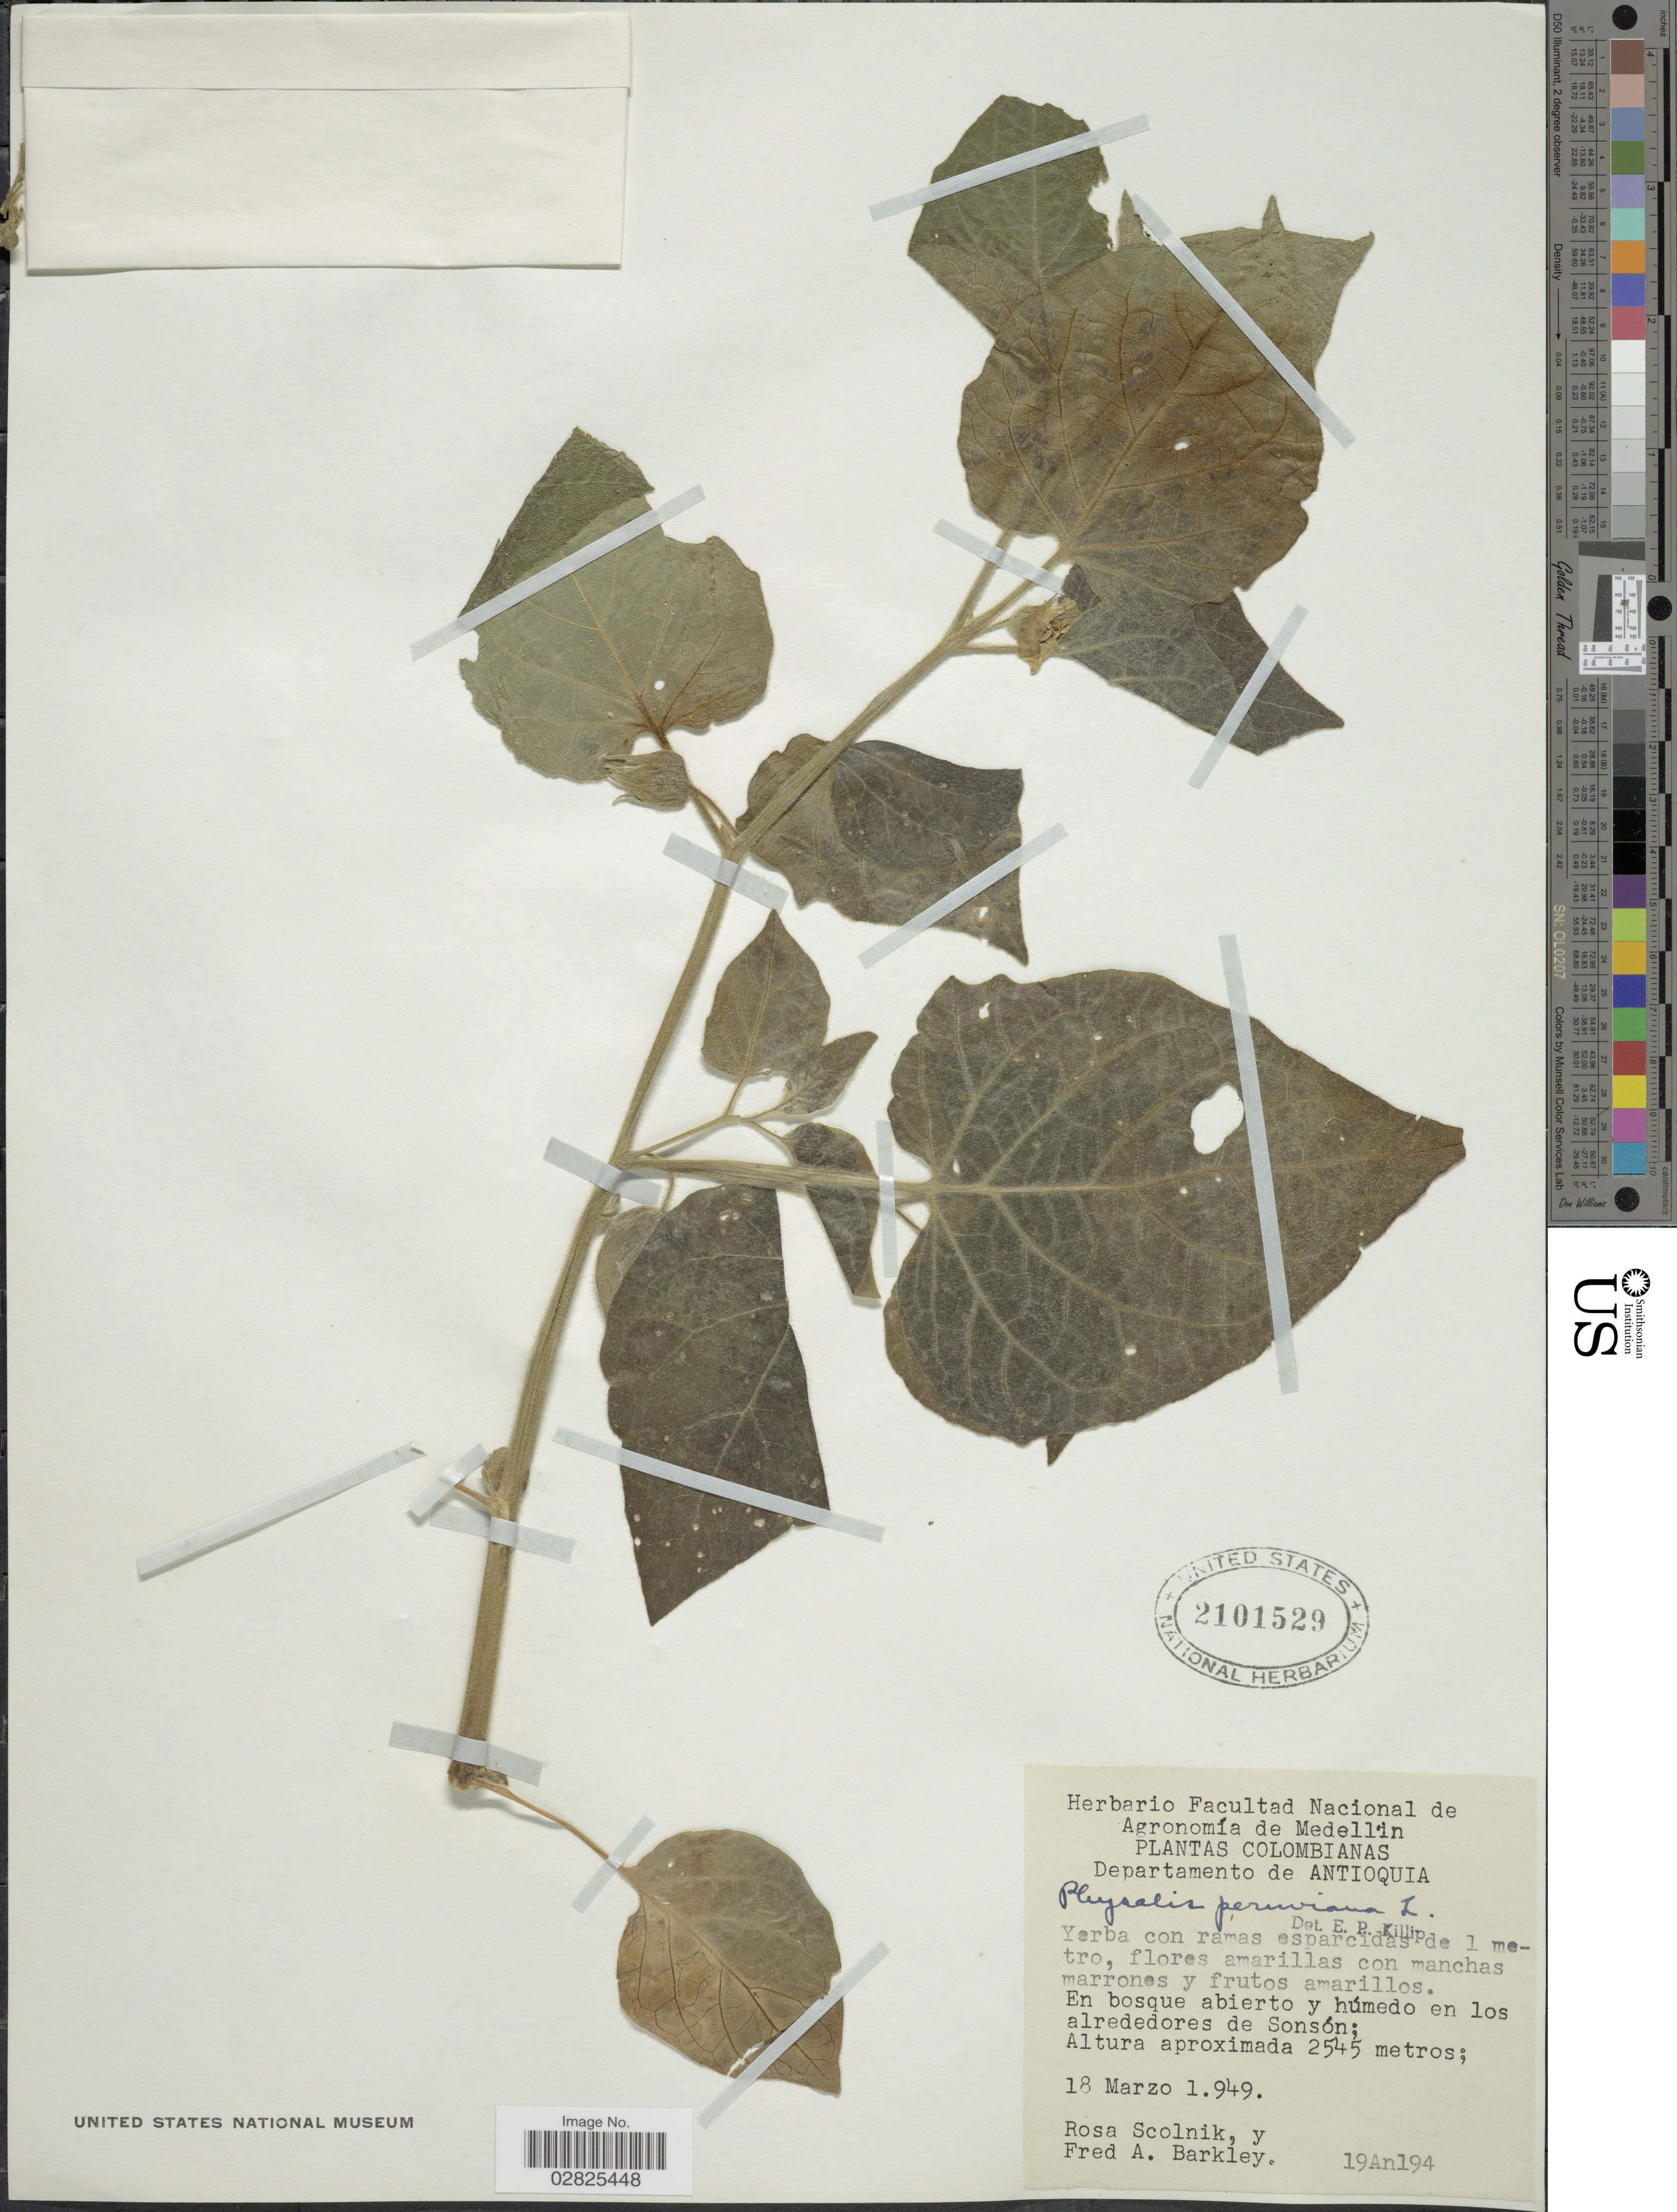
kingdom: Plantae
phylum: Tracheophyta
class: Magnoliopsida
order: Solanales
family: Solanaceae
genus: Physalis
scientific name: Physalis peruviana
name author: L.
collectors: R. Scolnik & F. A. Barkley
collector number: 19An194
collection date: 1949-03-18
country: Colombia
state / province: Antioquia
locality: Departamento de Antioquia. En bosque abierto y húmedo en los alrededores de Sonsón.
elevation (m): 2545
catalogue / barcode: US 2101529